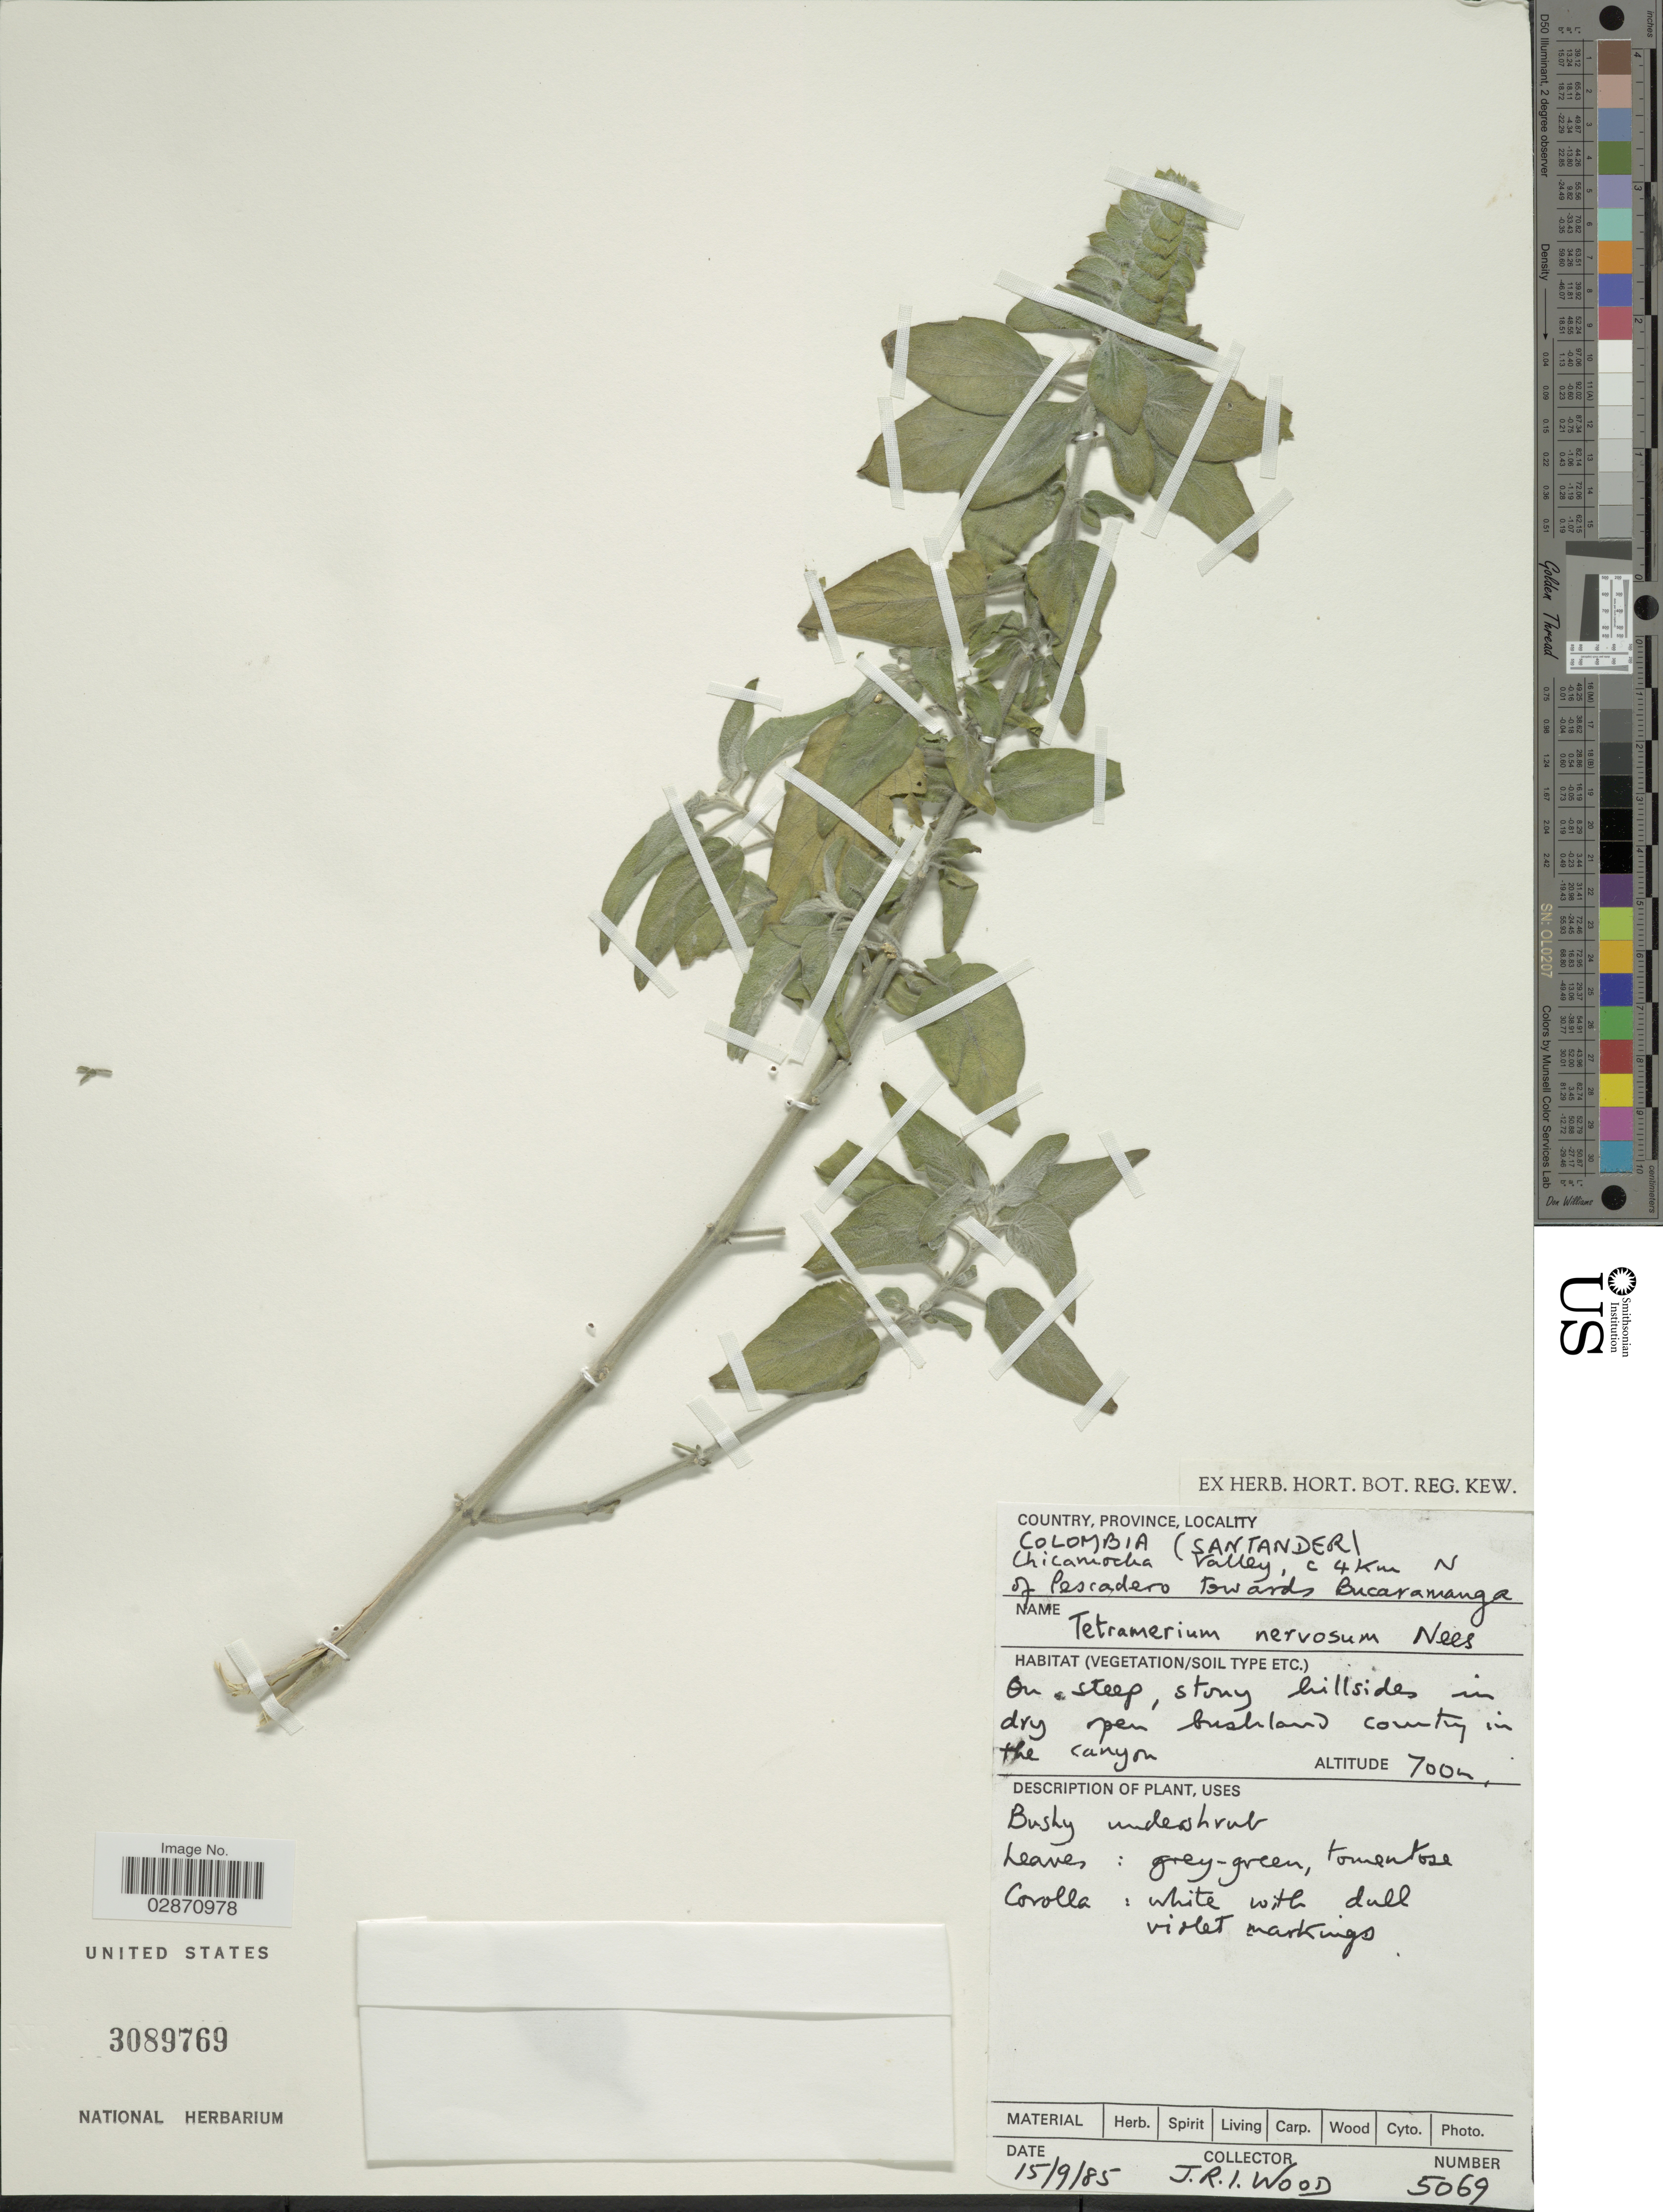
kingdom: Plantae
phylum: Tracheophyta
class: Magnoliopsida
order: Lamiales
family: Acanthaceae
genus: Tetramerium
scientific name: Tetramerium nervosum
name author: Nees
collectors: J. R. I. Wood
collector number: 5069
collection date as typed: Transcribed d/m/y: 15/9/85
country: Colombia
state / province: Santander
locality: Chicamocha Valley, c 4 Km N of Pescadero towards Bucaramanga.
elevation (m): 700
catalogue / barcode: US 3089768